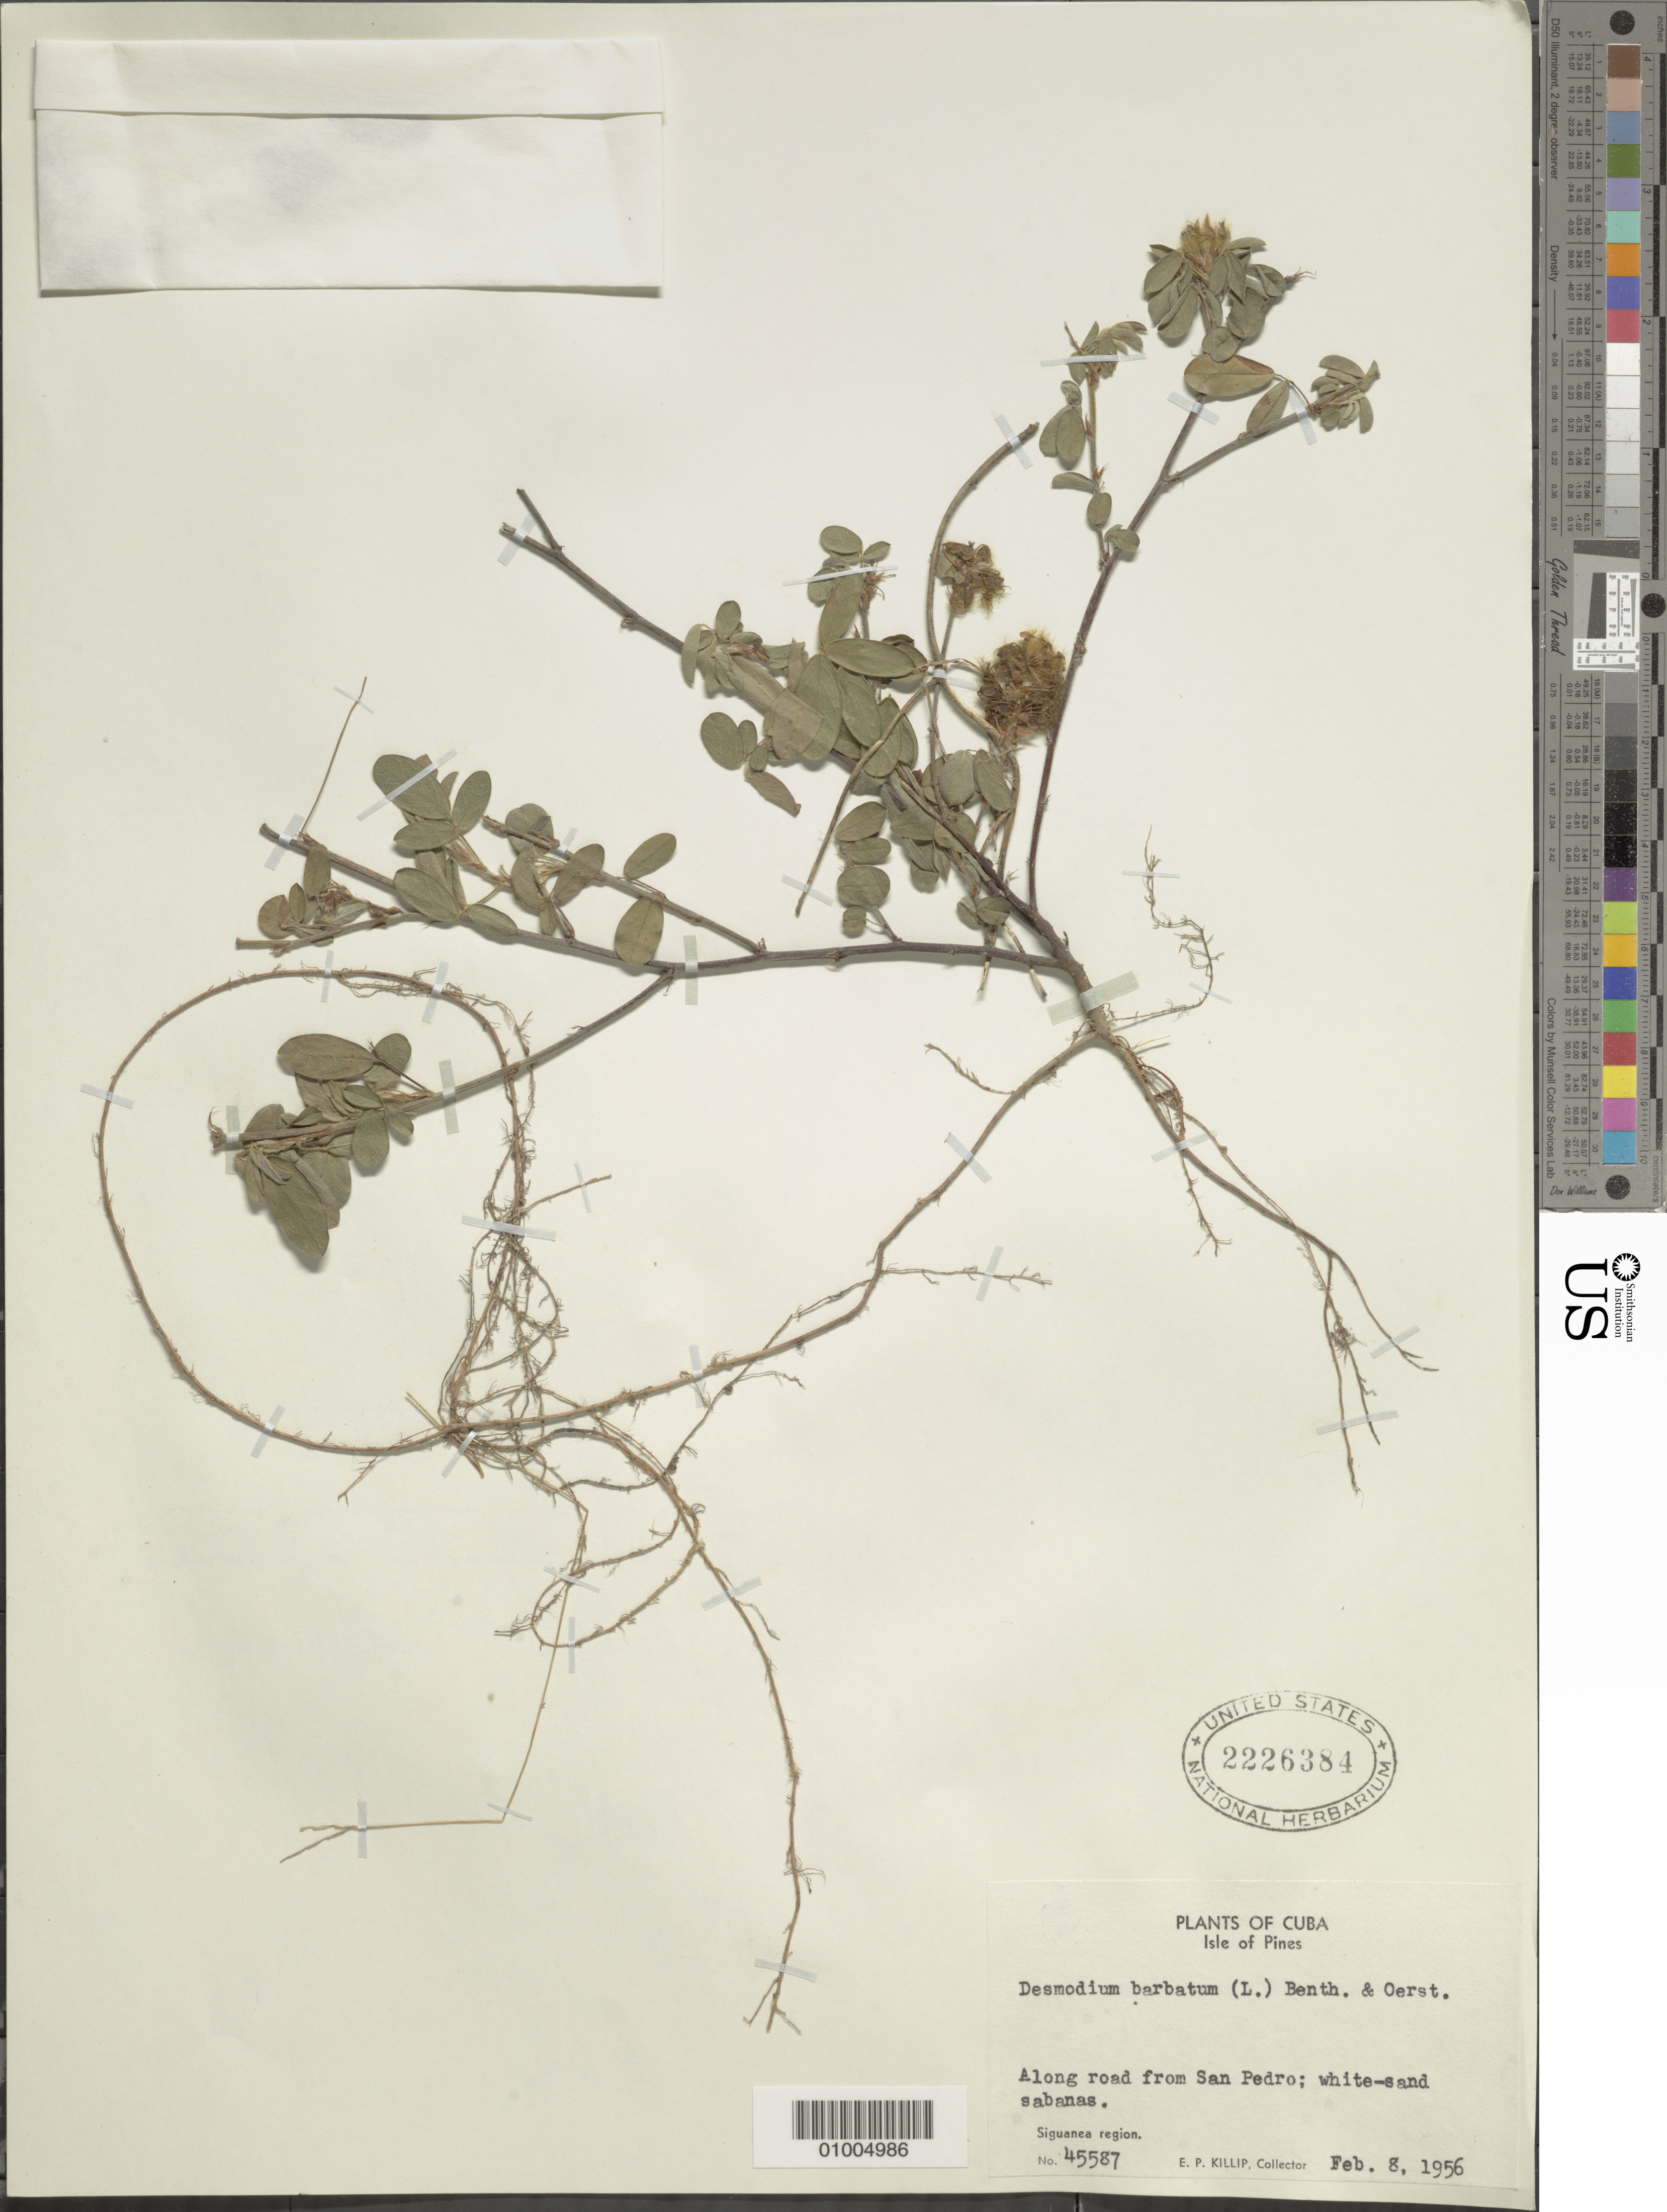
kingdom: Plantae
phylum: Tracheophyta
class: Magnoliopsida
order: Fabales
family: Fabaceae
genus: Grona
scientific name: Grona barbata var. barbata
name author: (L.) H. Ohashi & K. Ohashi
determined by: Strong, Mark T., (BOT), Smithsonian Institution - National Museum of Natural History (UNITED STATES)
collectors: E. P. Killip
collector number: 45587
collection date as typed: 08 Feb 1956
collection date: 1956-02-08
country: Cuba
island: Isla de la Juventud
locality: Isle of Pines, Along road from San Pedro; white-sand sabanas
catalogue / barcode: US 2226384